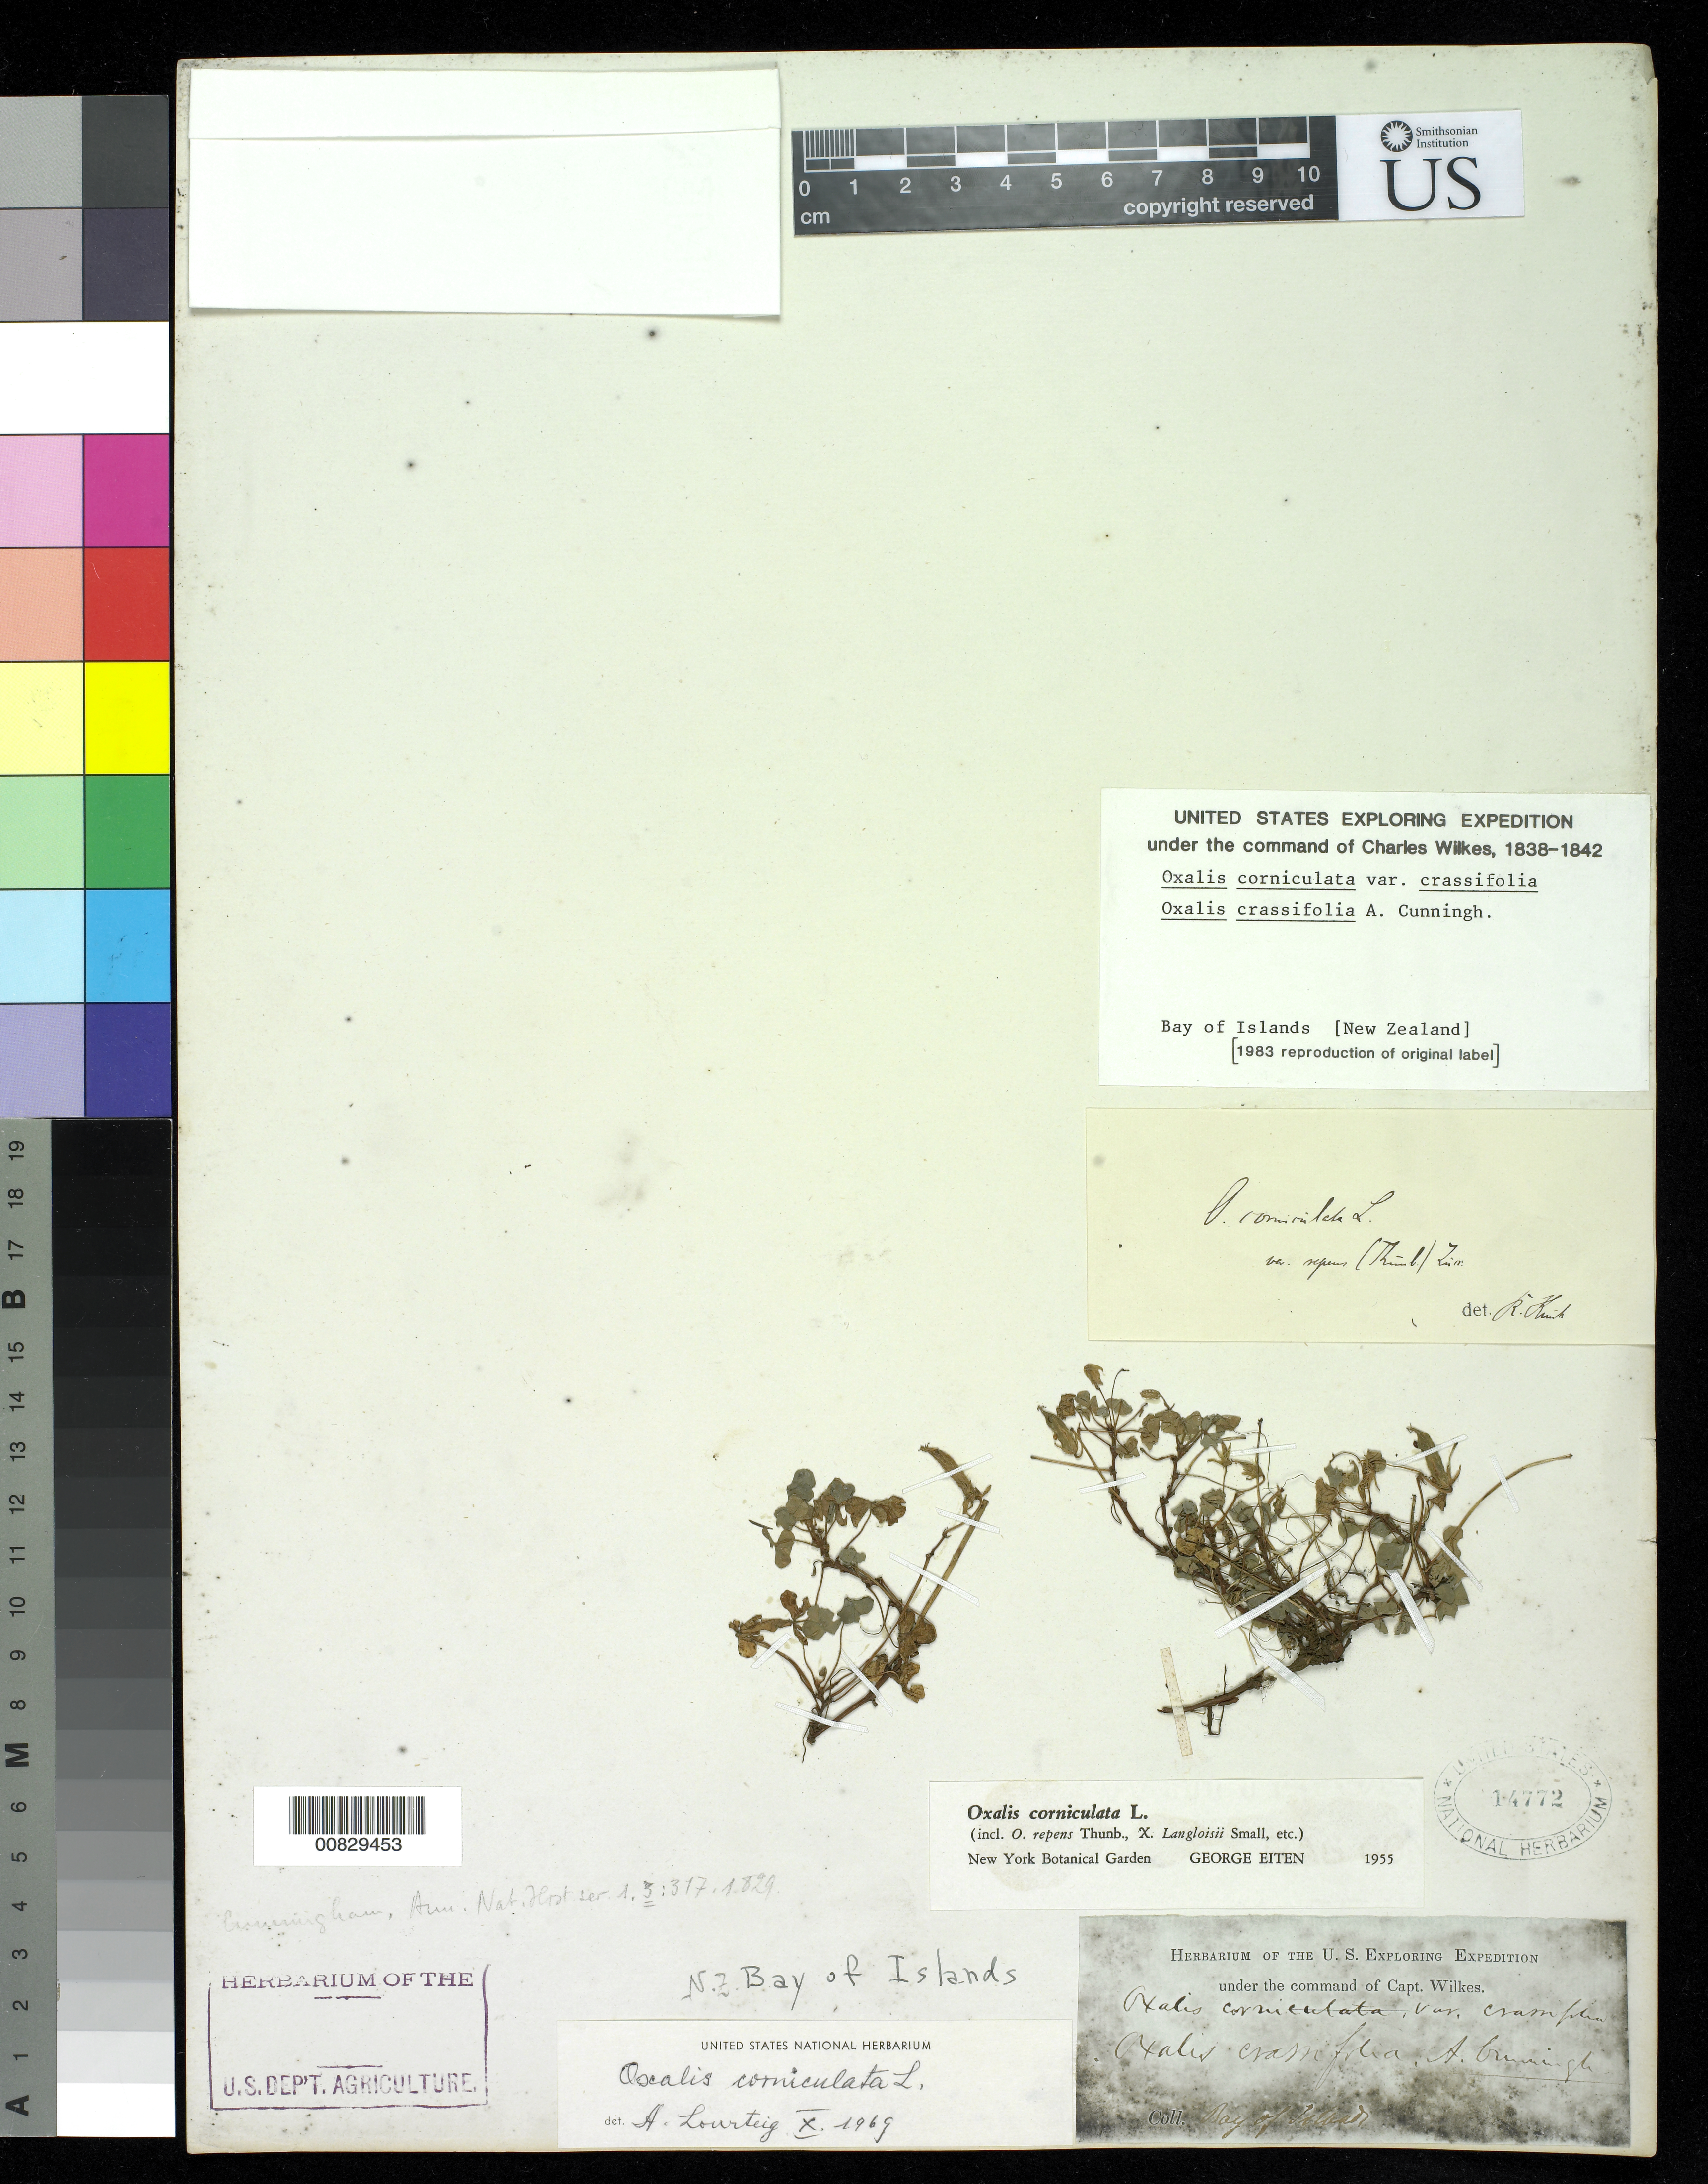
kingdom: Plantae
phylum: Tracheophyta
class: Magnoliopsida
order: Oxalidales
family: Oxalidaceae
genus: Oxalis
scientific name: Oxalis corniculata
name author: L.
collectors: Wilkes Explor. Exped.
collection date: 1838/1842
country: New Zealand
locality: Bay of Islands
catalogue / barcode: US 14772